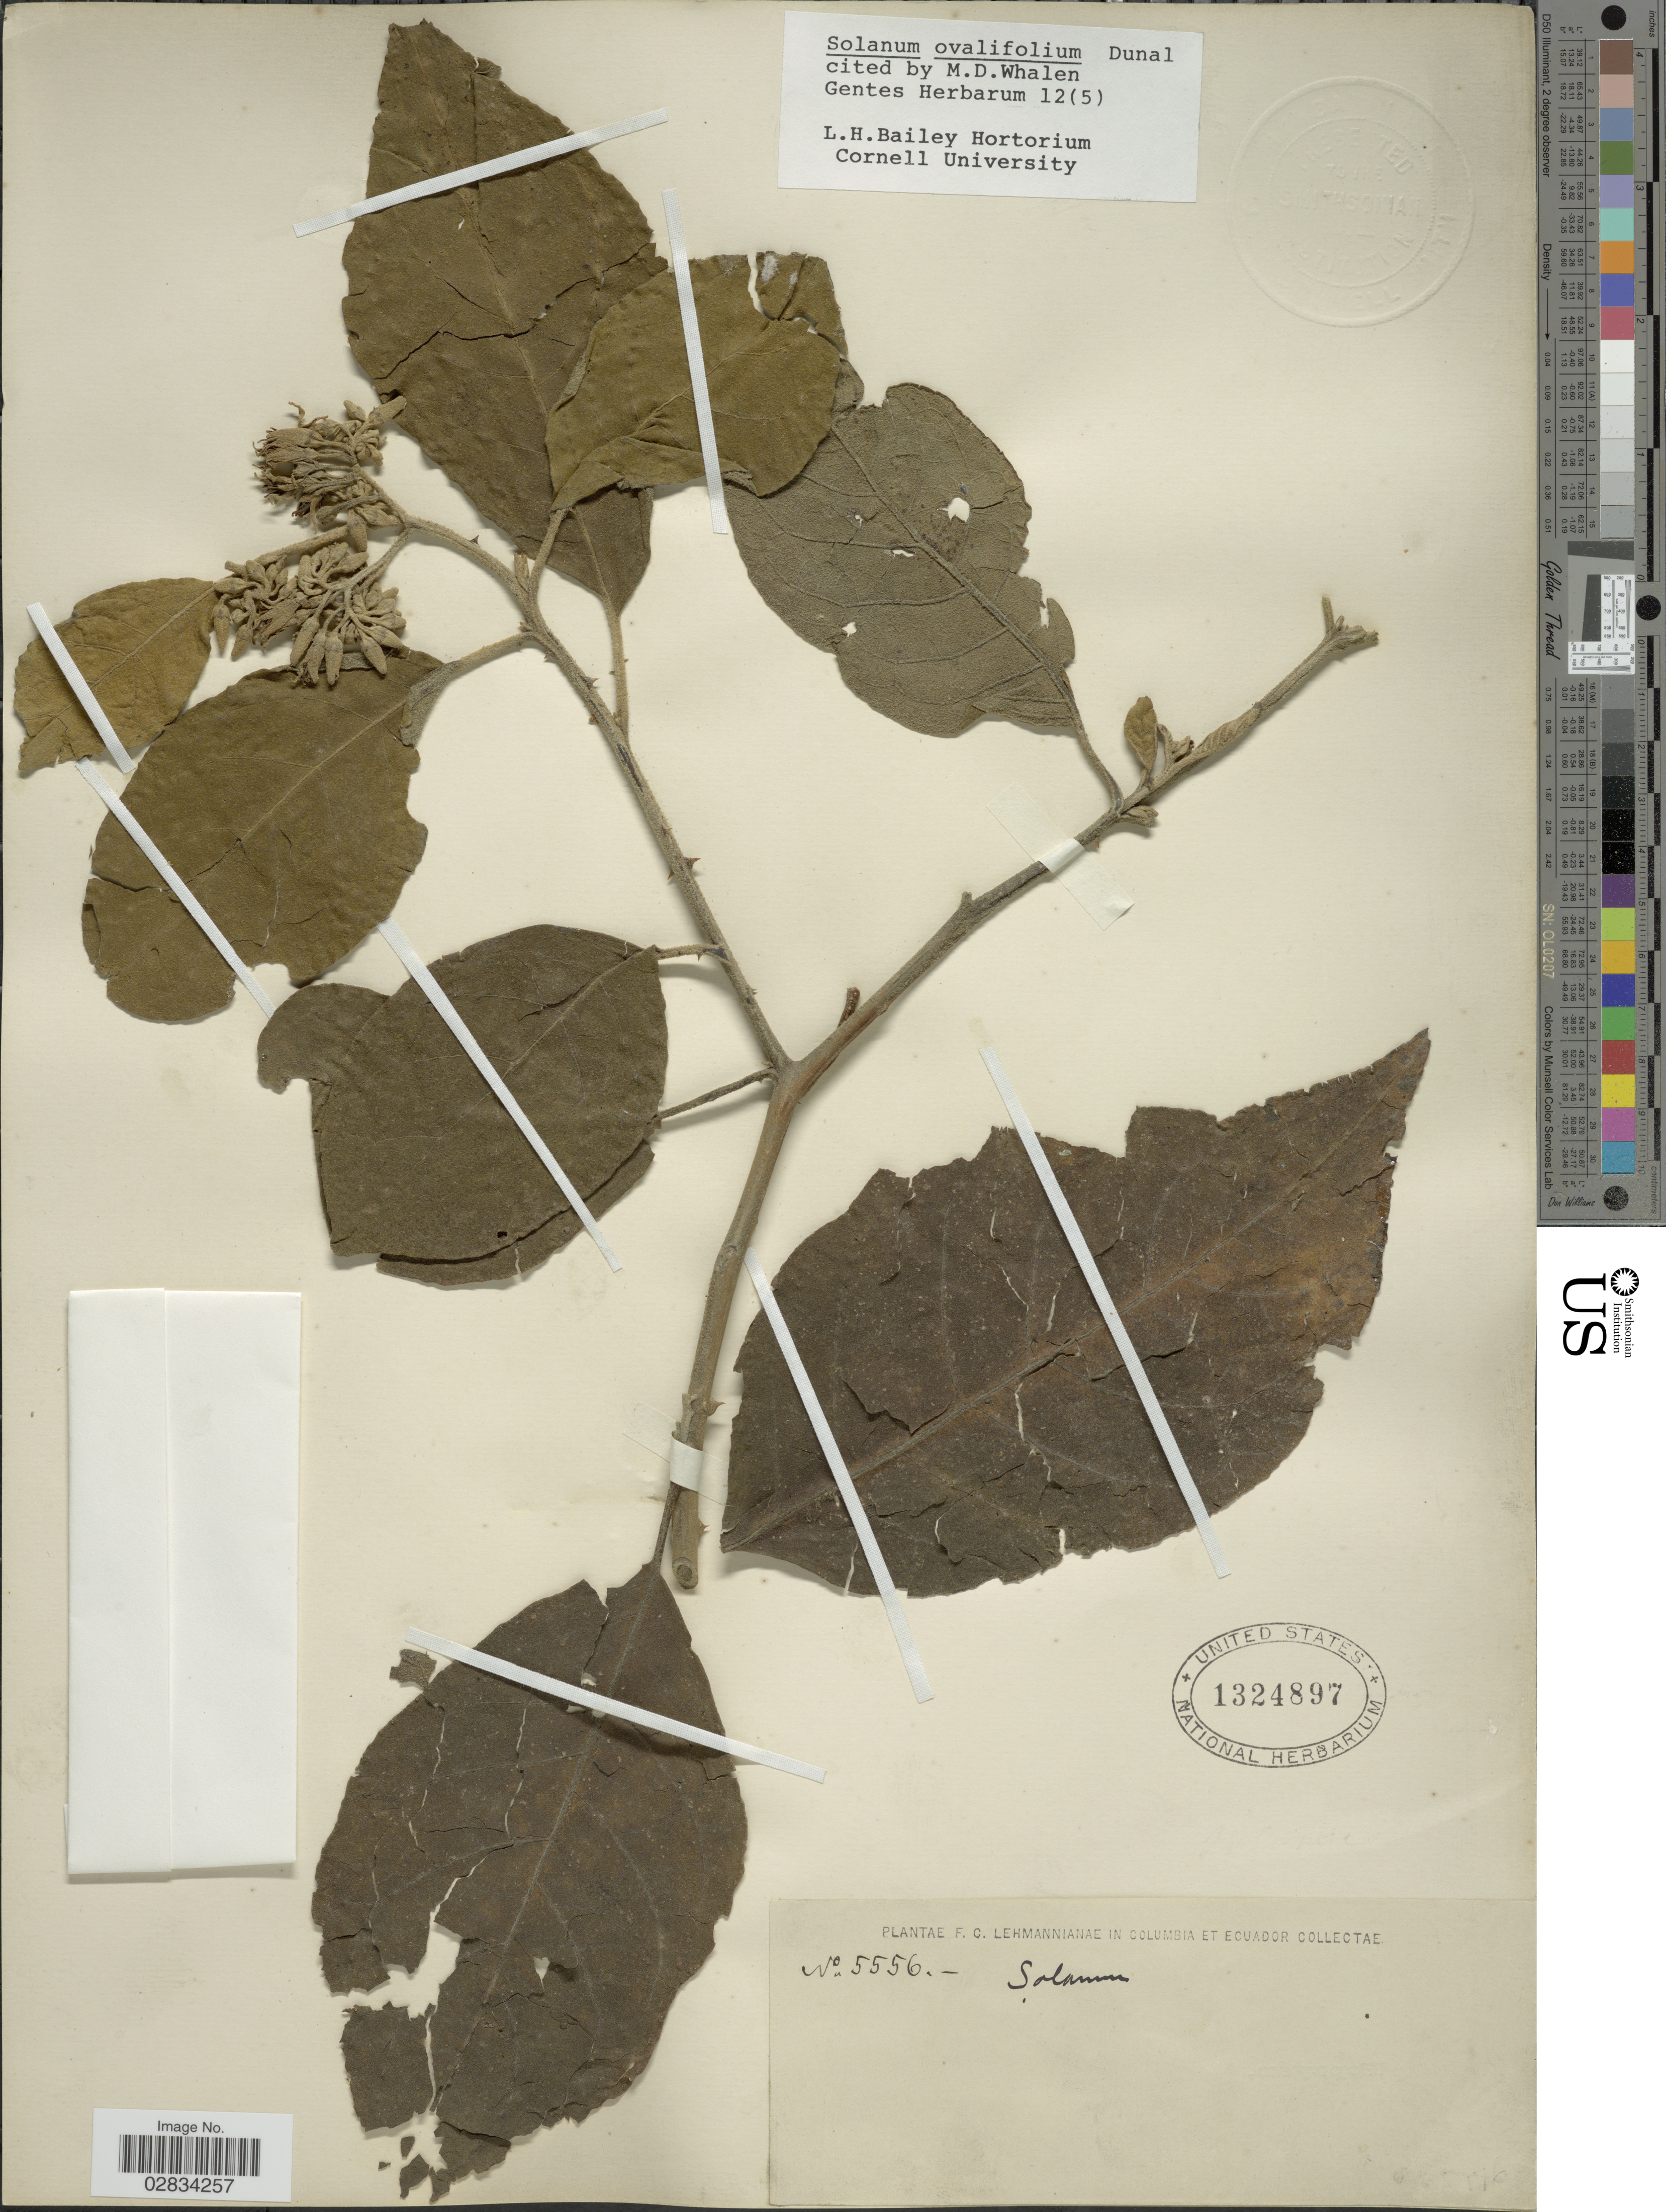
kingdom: Plantae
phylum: Tracheophyta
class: Magnoliopsida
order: Solanales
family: Solanaceae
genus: Solanum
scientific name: Solanum ovalifolium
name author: Dunal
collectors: F. C. Lehmann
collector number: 5556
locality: Columbia et Ecuador.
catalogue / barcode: US 1324897